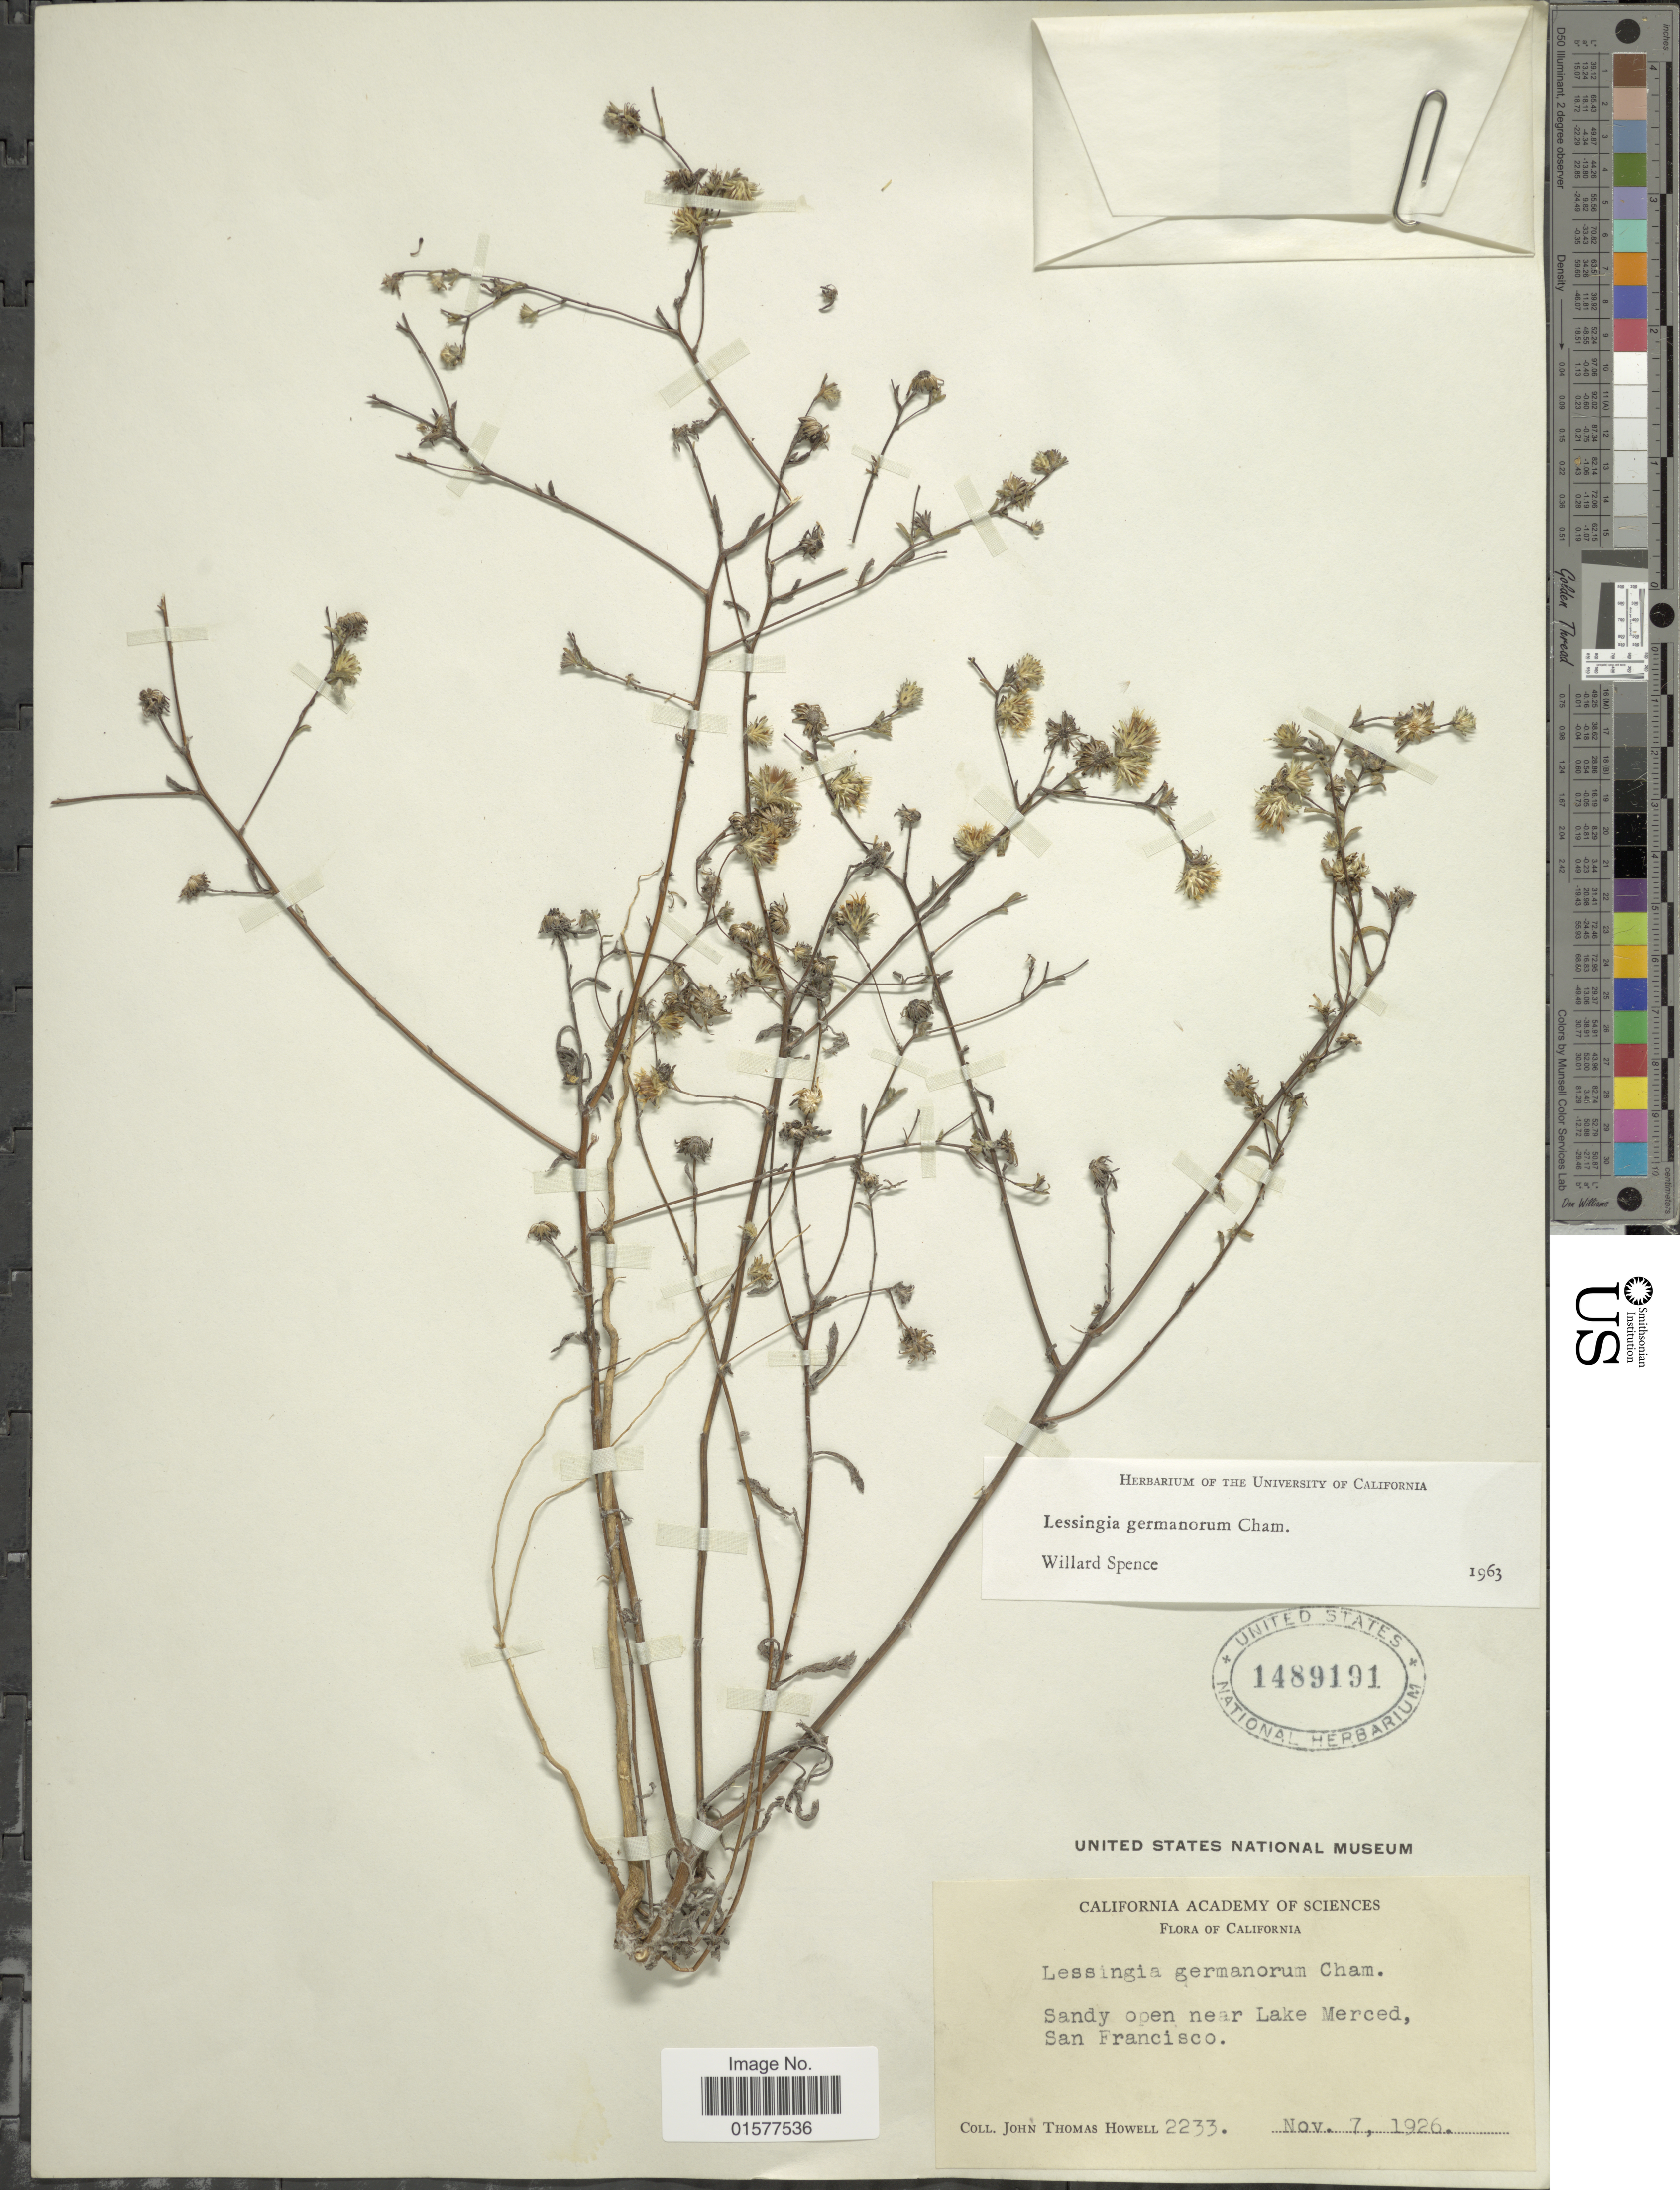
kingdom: Plantae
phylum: Tracheophyta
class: Magnoliopsida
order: Asterales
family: Asteraceae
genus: Lessingia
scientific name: Lessingia germanorum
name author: Cham.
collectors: J. T. Howell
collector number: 2233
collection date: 1926-11-07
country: United States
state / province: California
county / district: San Francisco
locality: Sandy open near lake Merced, San Francisco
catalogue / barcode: US 1489191